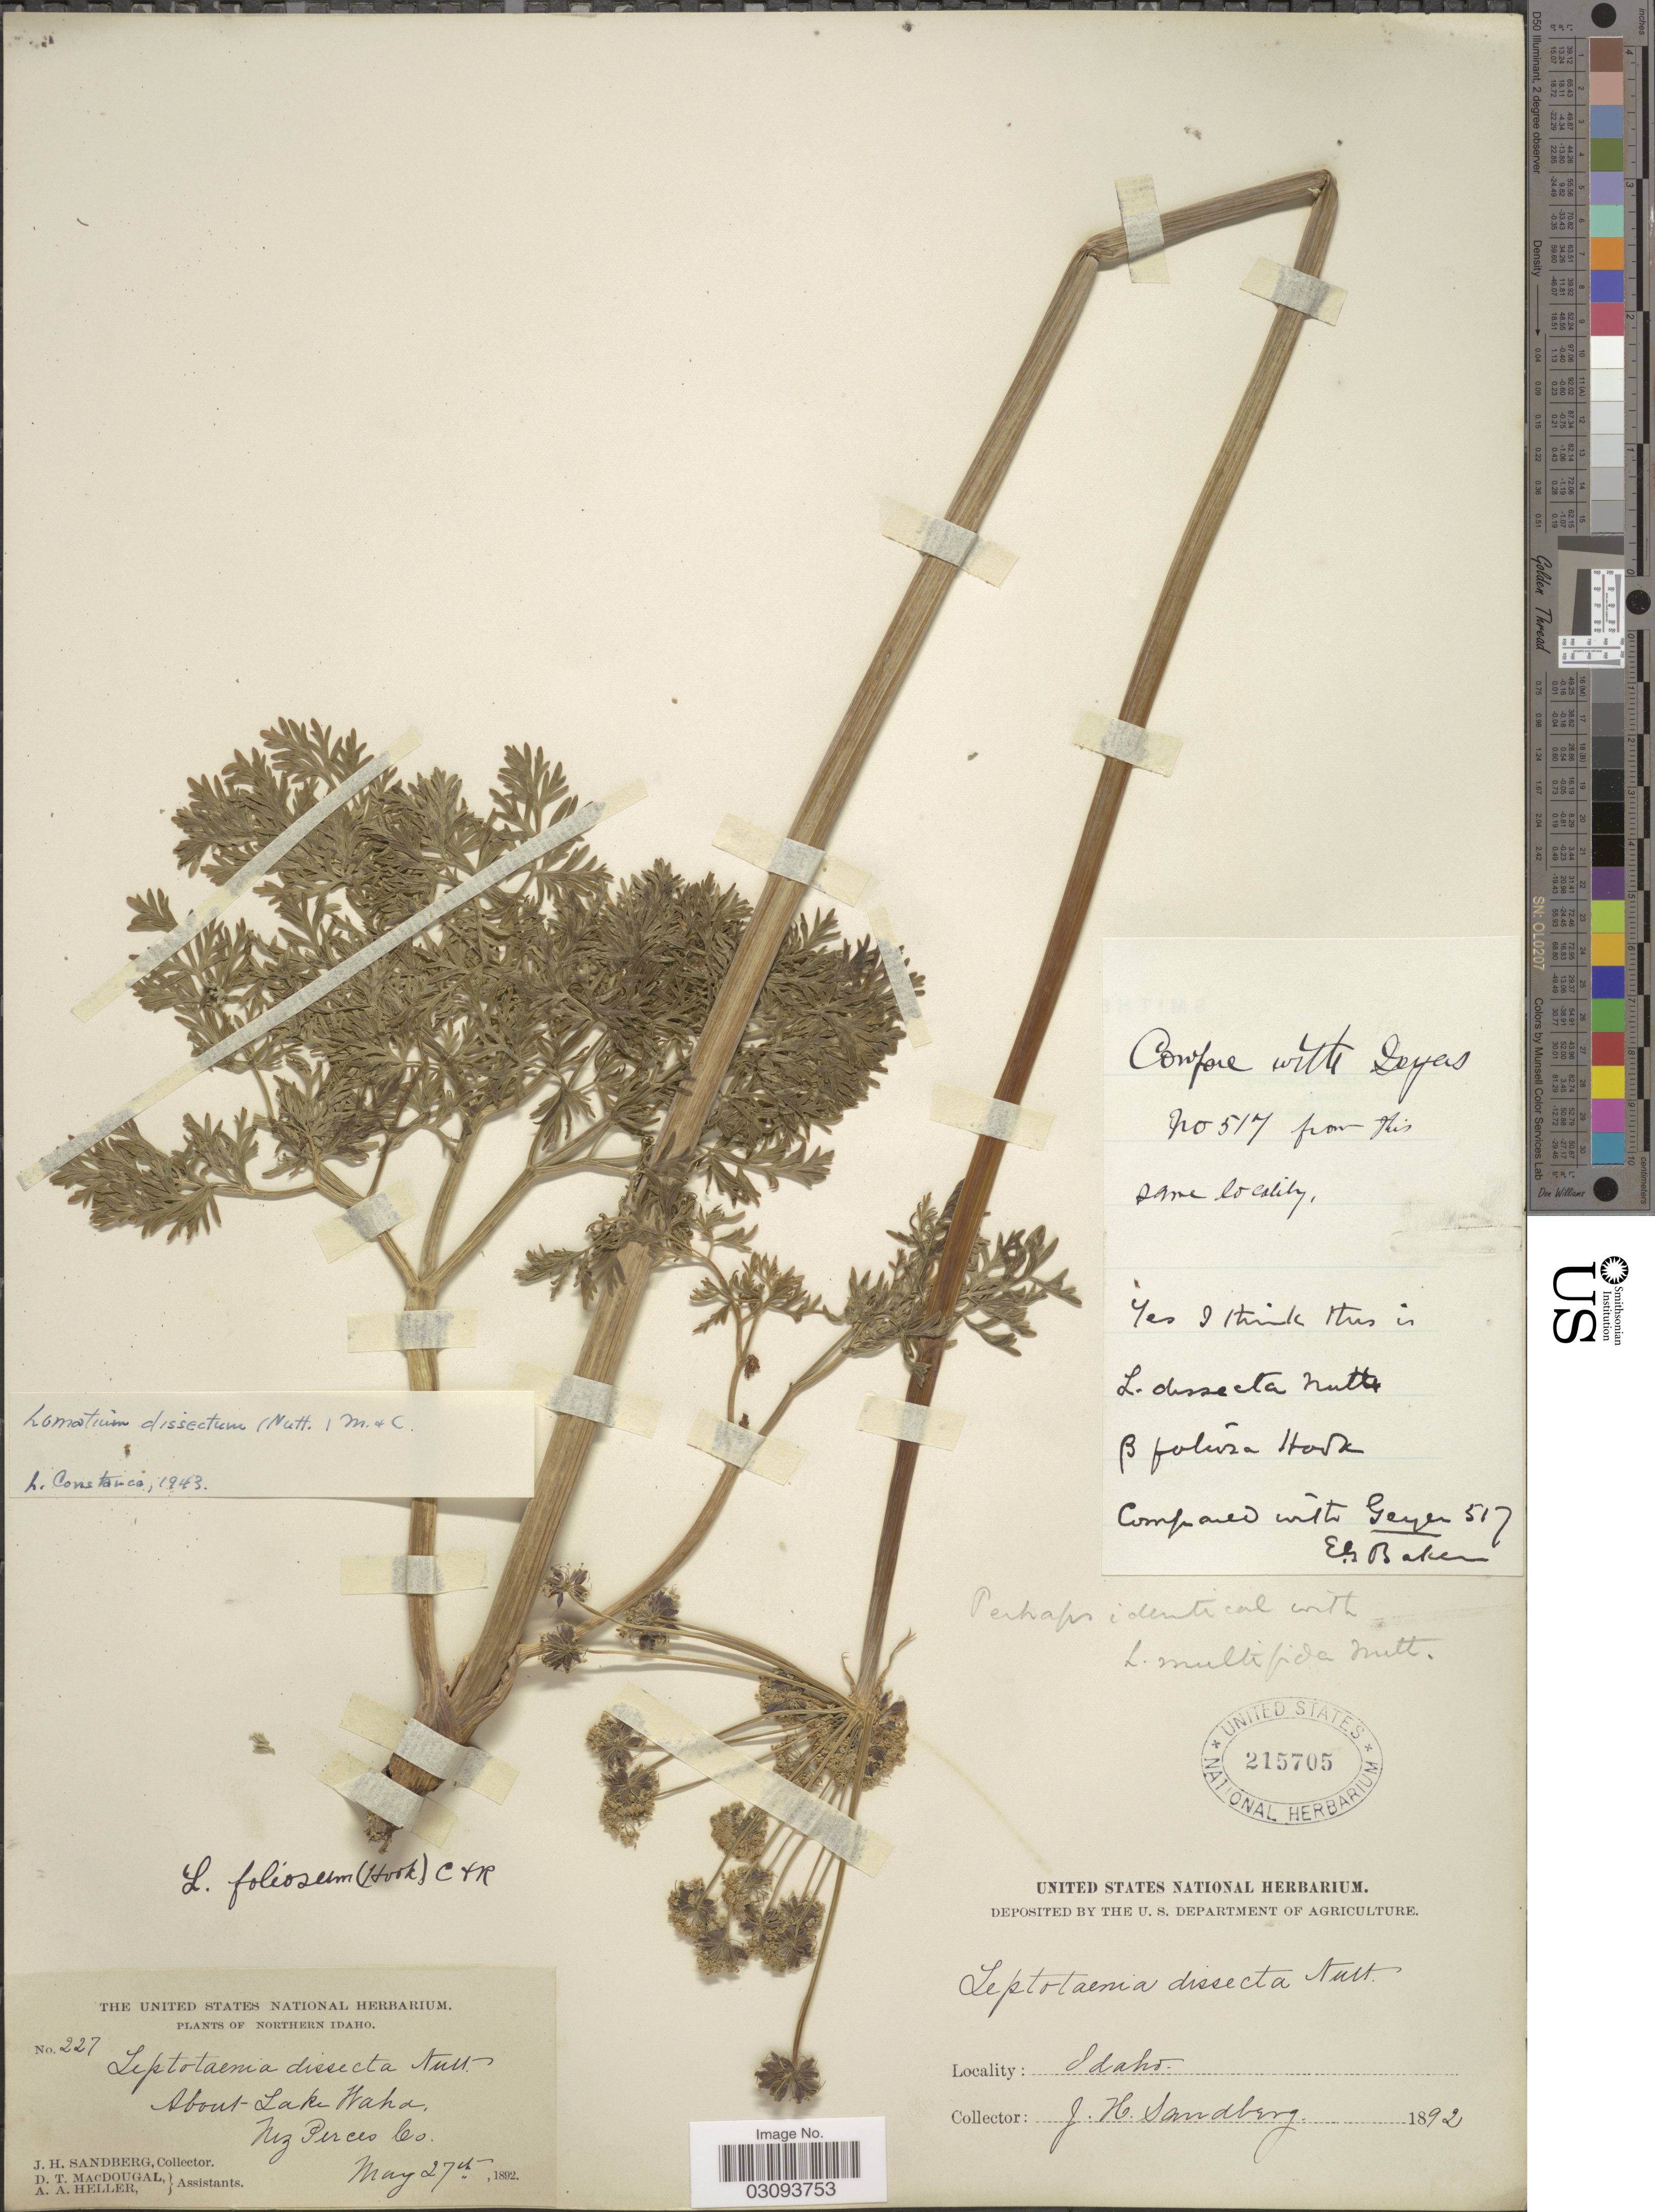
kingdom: Plantae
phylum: Tracheophyta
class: Magnoliopsida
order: Apiales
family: Apiaceae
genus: Lomatium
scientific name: Lomatium dissectum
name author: (Nutt.) Mathias & Constance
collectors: J. H. Sandberg, D. T. MacDougal & A. A. Heller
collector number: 227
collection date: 1892-05-27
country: United States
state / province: Idaho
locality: Northern Idaho. About Lake Waha, Nez Perces Co.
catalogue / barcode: US 215705